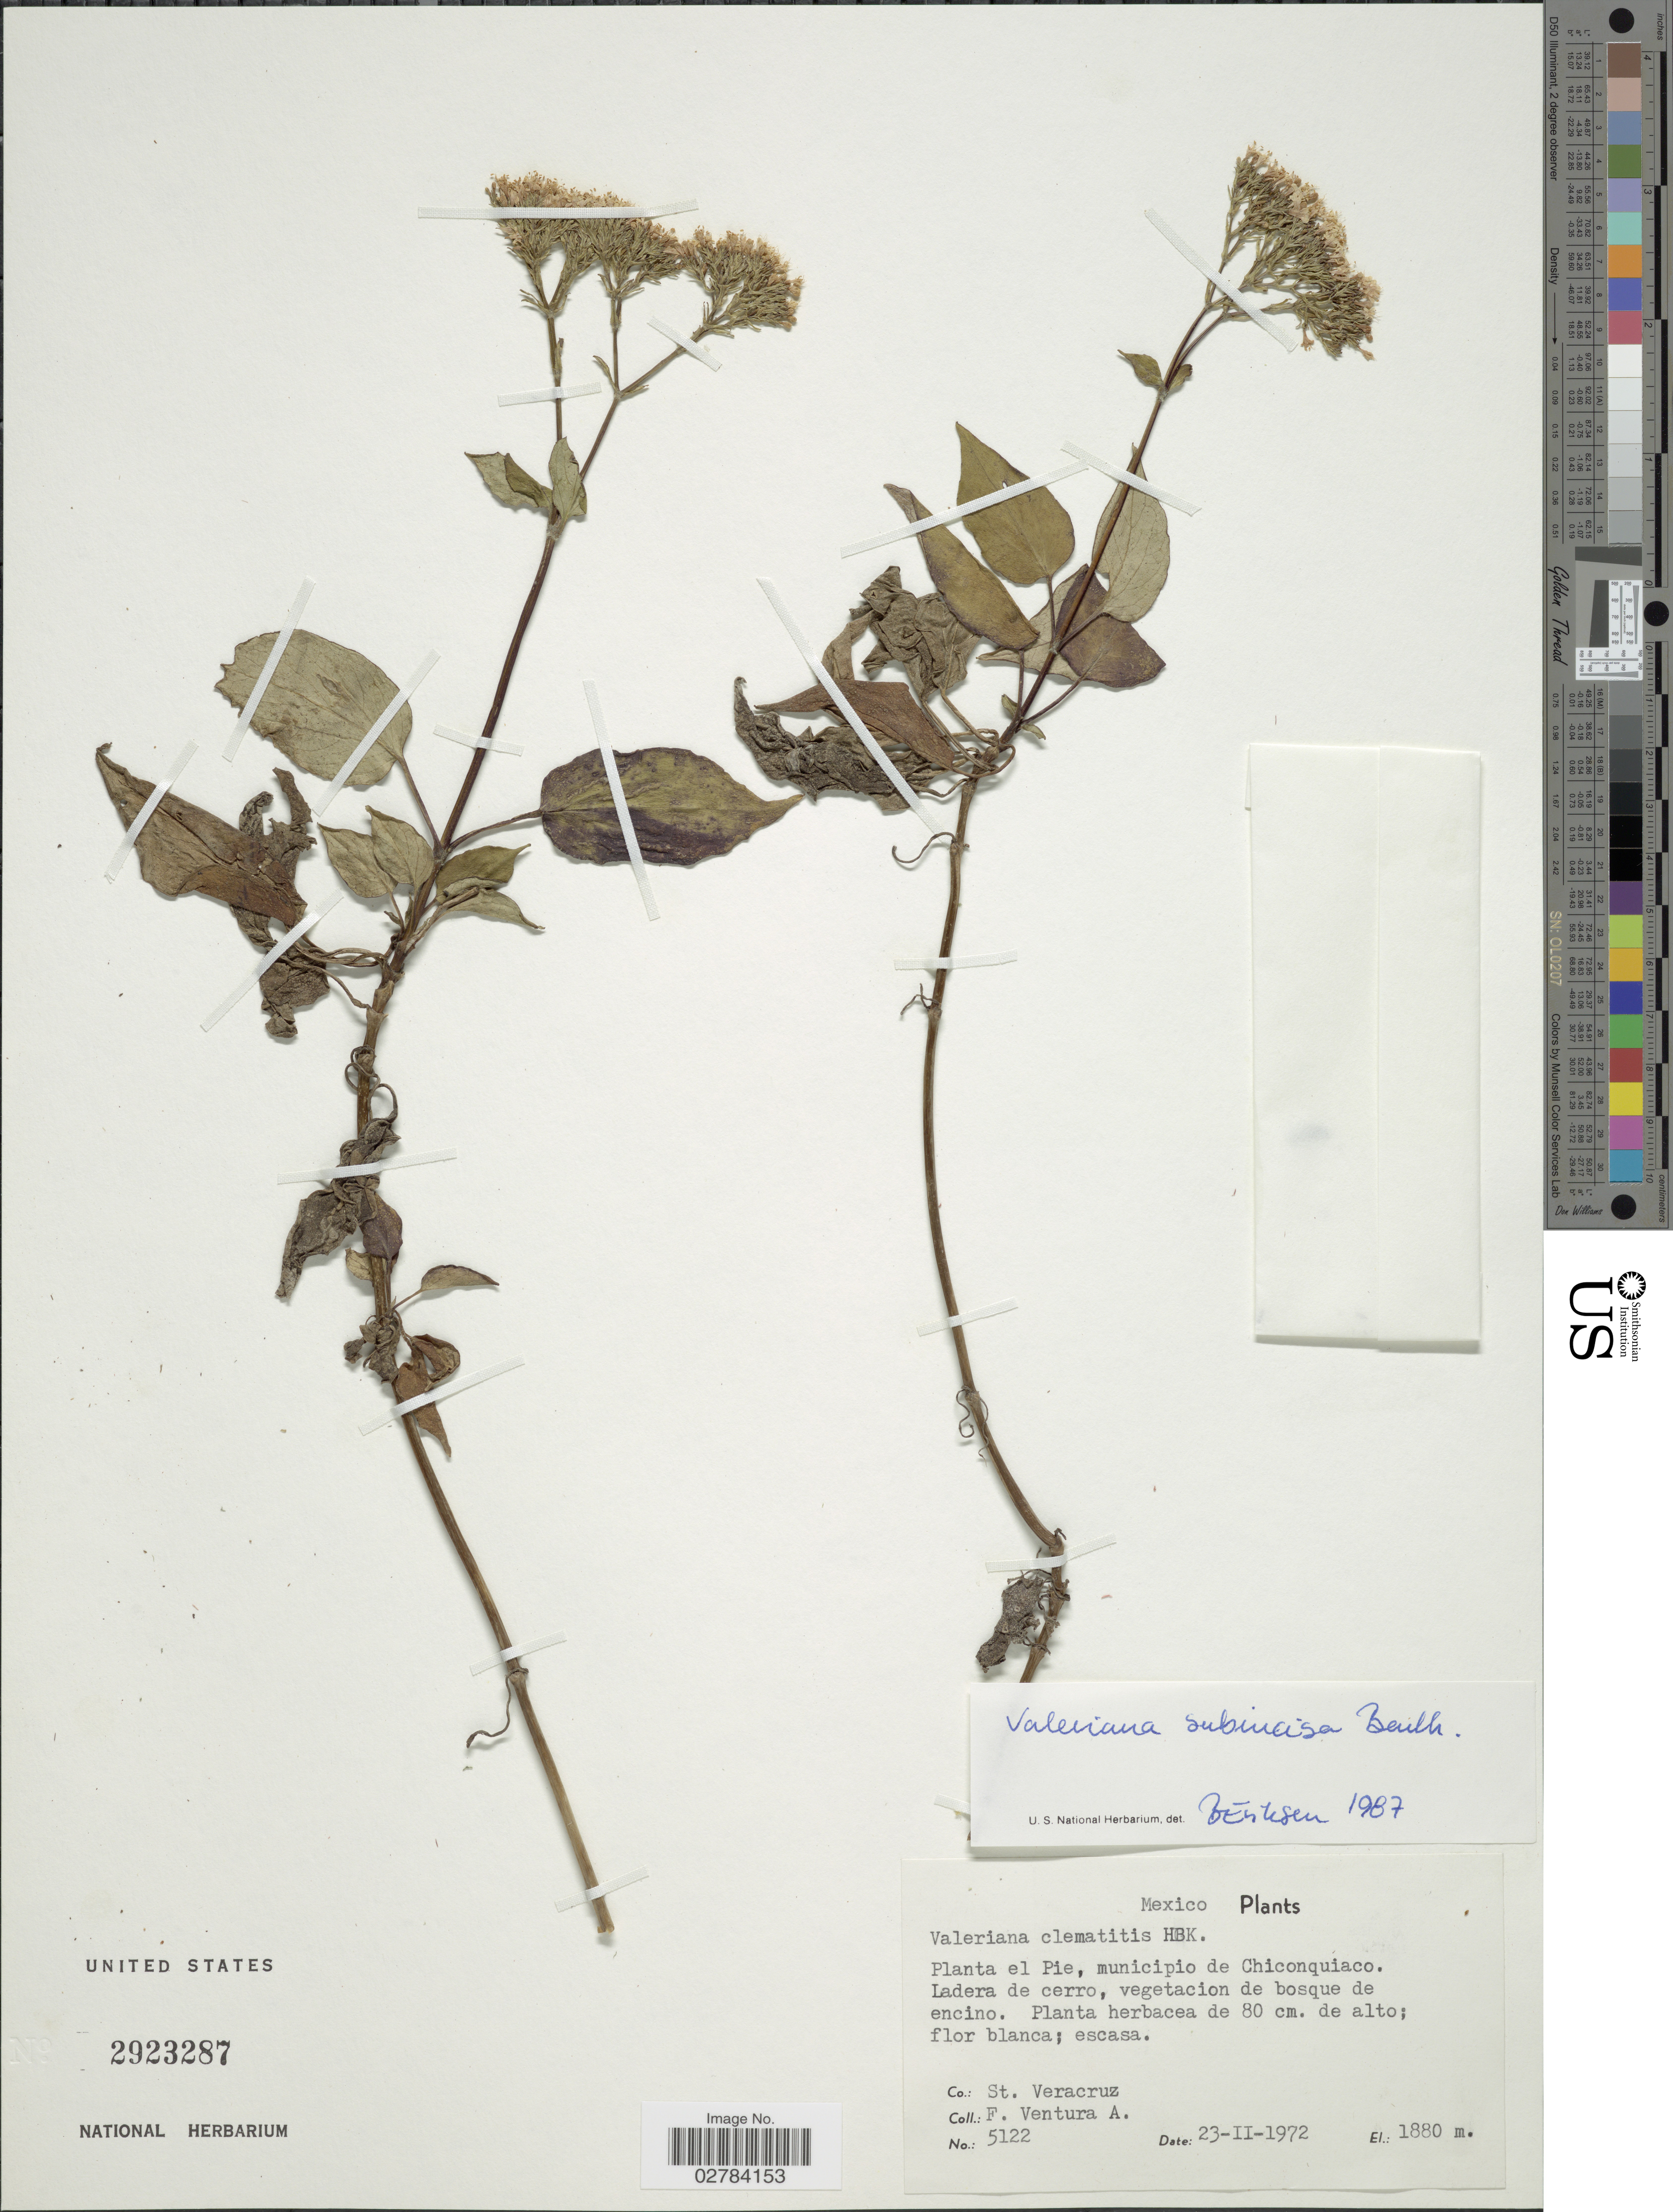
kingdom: Plantae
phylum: Tracheophyta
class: Magnoliopsida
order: Dipsacales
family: Caprifoliaceae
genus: Valeriana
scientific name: Valeriana subincisa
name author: Benth.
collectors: F. Ventura A.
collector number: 5122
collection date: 1972-02-23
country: Mexico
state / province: Veracruz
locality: Planta el Pie, municipio de Chiconquiaco, Ladera de cerro, Co. St. Veracruz.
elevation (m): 1880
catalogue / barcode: US 2923287